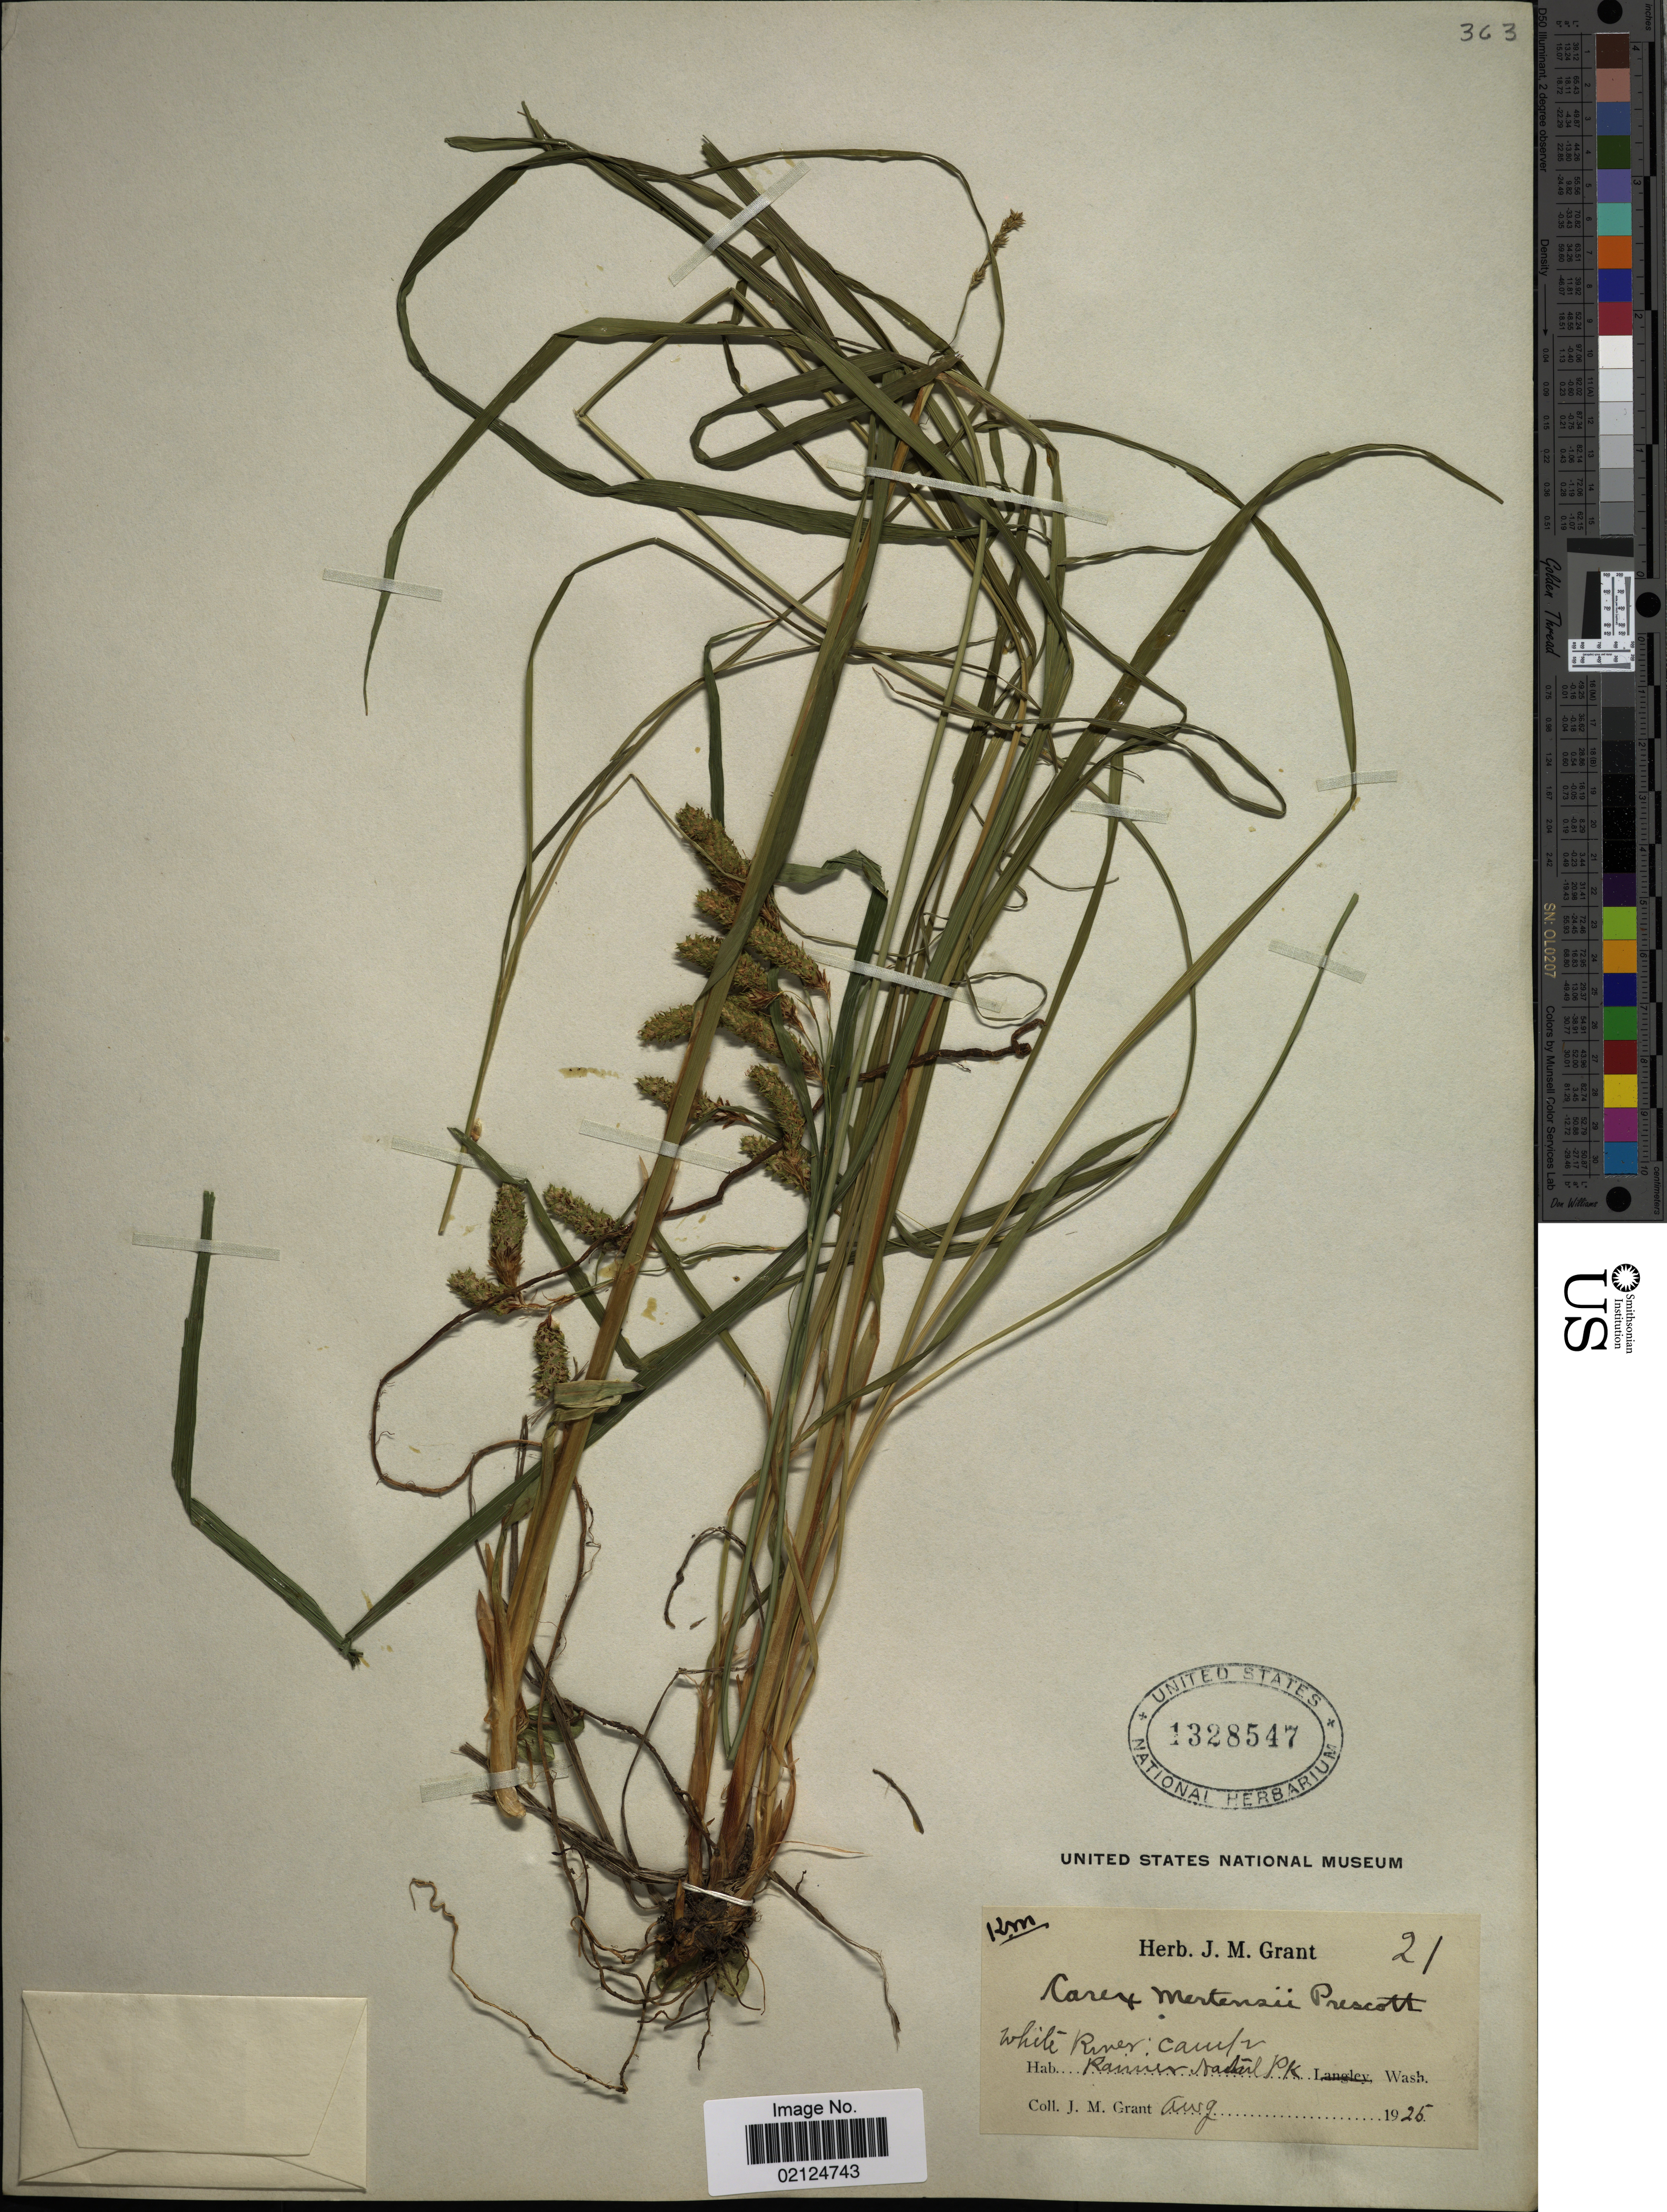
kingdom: Plantae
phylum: Tracheophyta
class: Liliopsida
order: Poales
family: Cyperaceae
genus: Carex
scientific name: Carex mertensii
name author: J.D. Prescott ex Bong.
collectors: J. M. Grant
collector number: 21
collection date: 1925-08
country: United States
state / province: Washington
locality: White River: Camps, Rainier Natnl Pk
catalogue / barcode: US 13285447